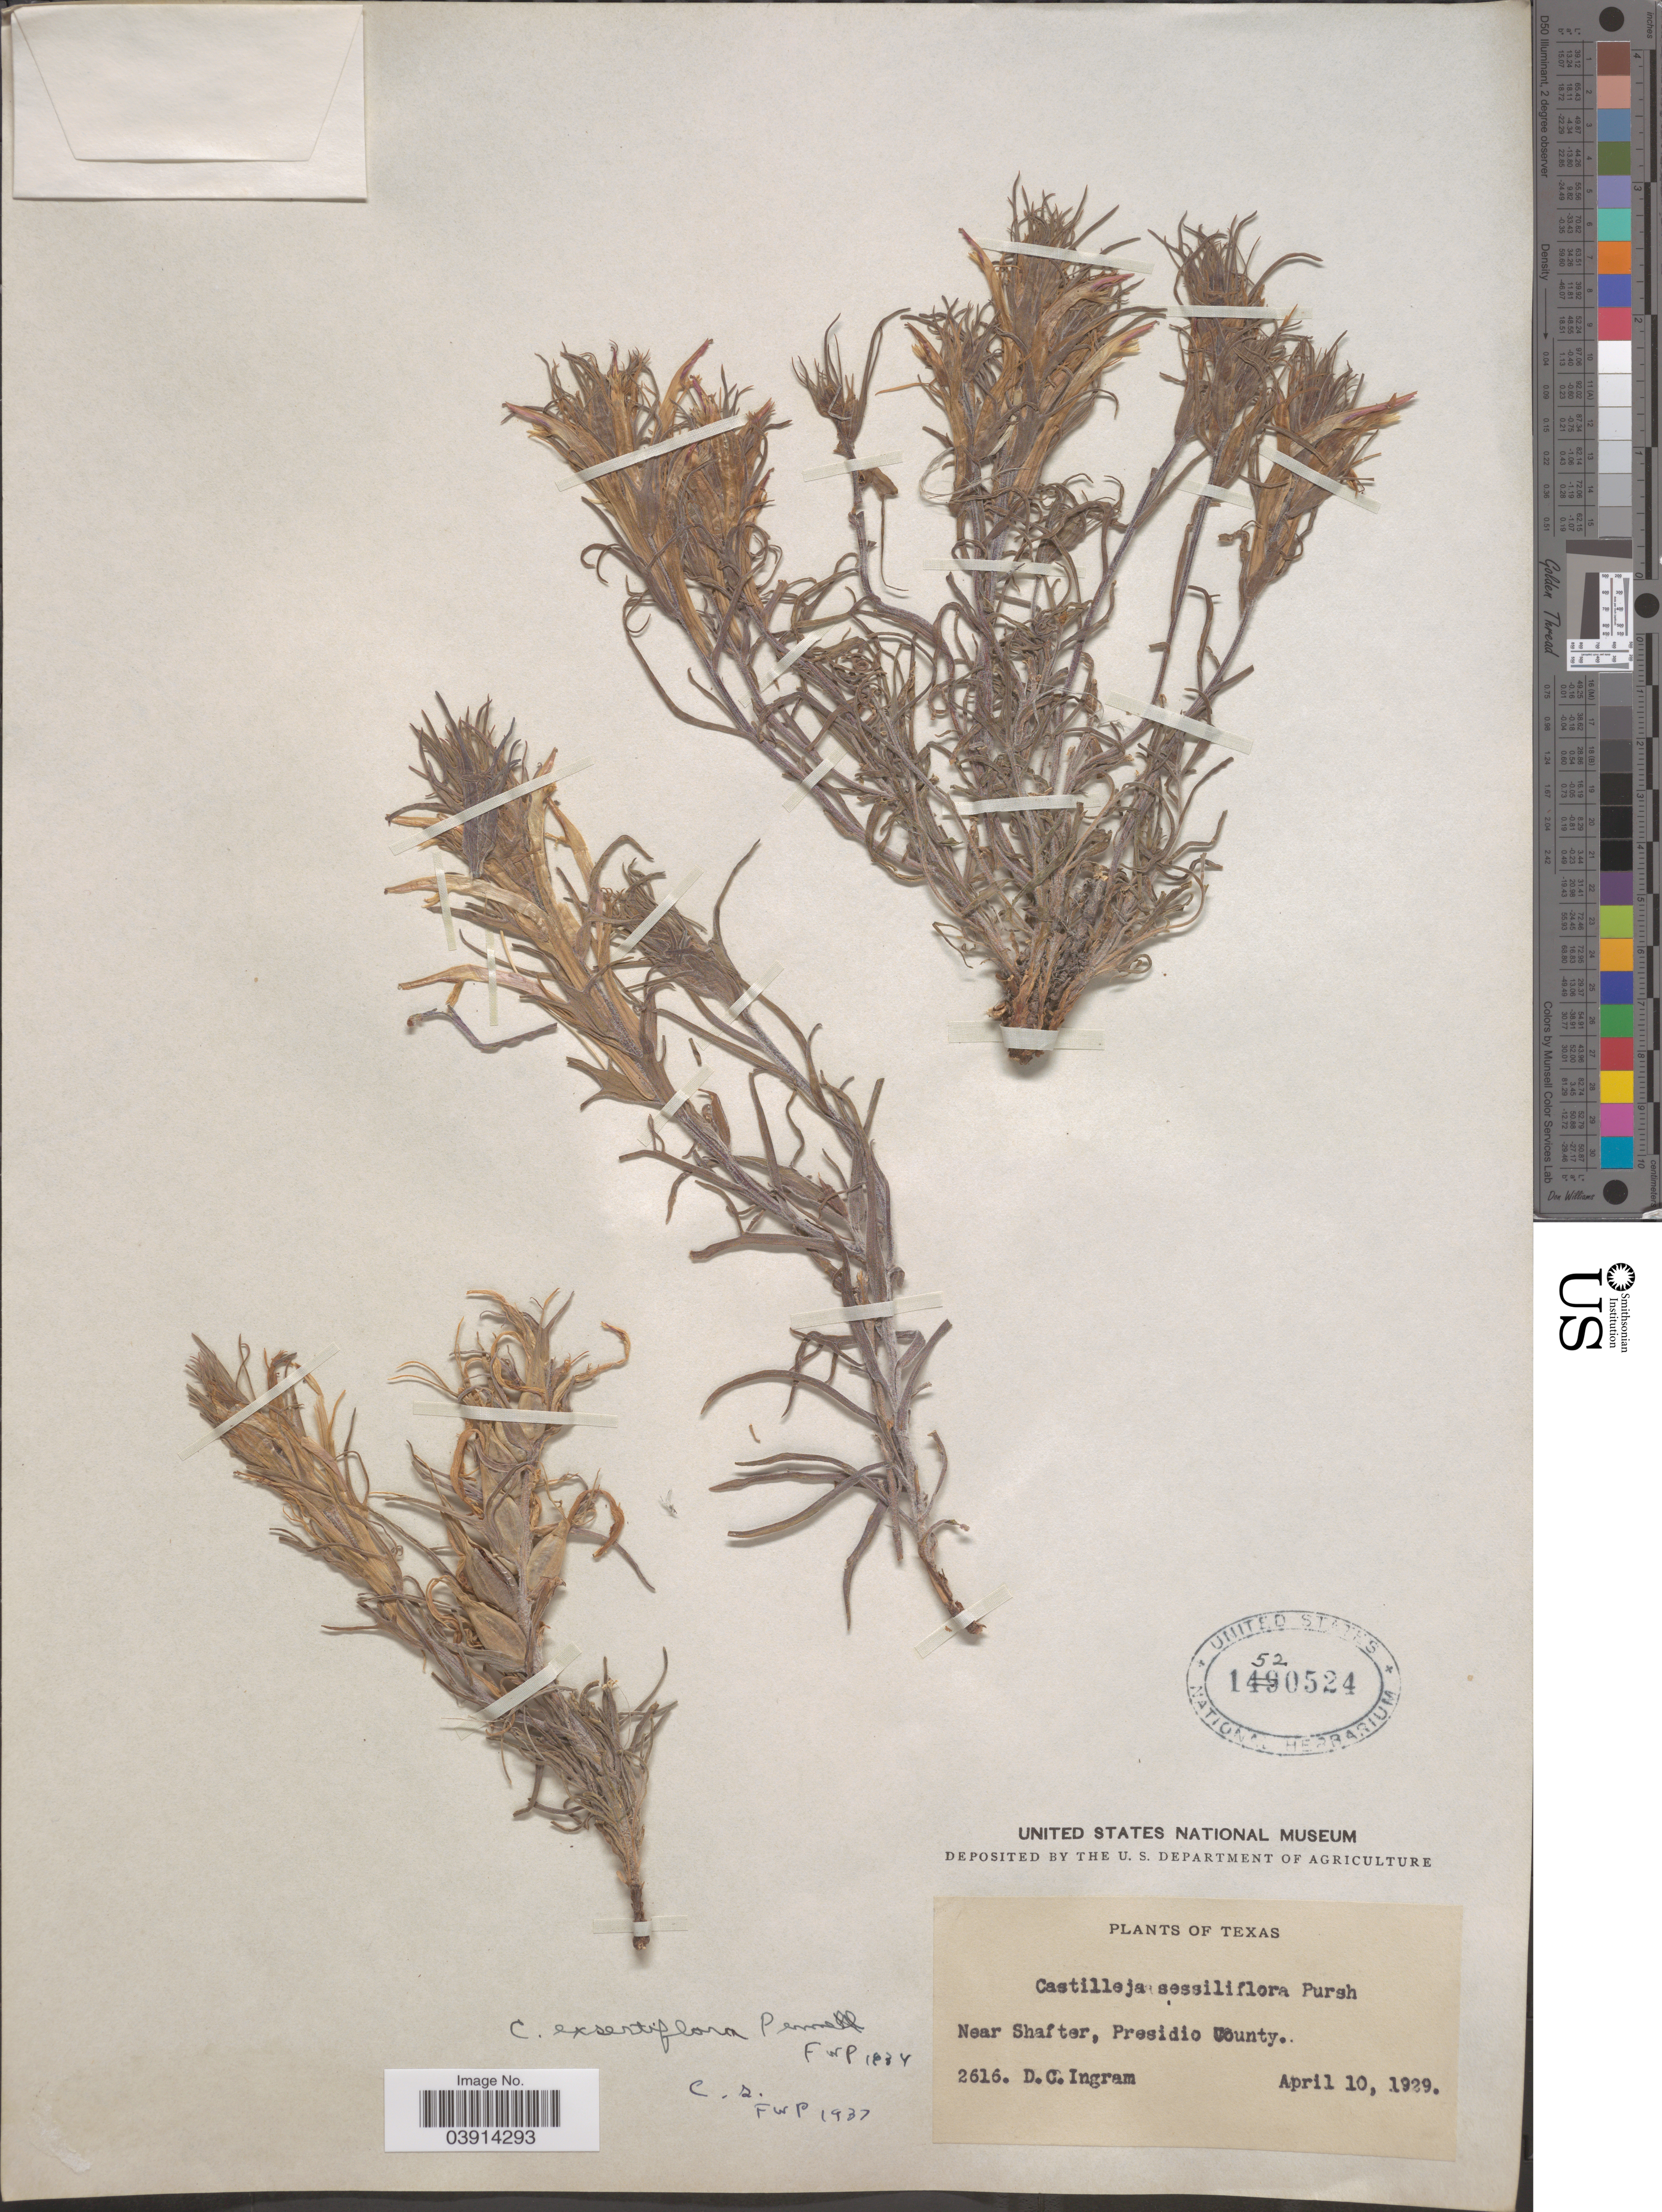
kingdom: Plantae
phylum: Tracheophyta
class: Magnoliopsida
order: Lamiales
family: Orobanchaceae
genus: Castilleja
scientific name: Castilleja sessiliflora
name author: Pursh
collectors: D. C. Ingram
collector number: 2616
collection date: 1929-04-10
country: United States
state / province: Texas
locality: Near Shafter, Presidio County.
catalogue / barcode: US 1520524